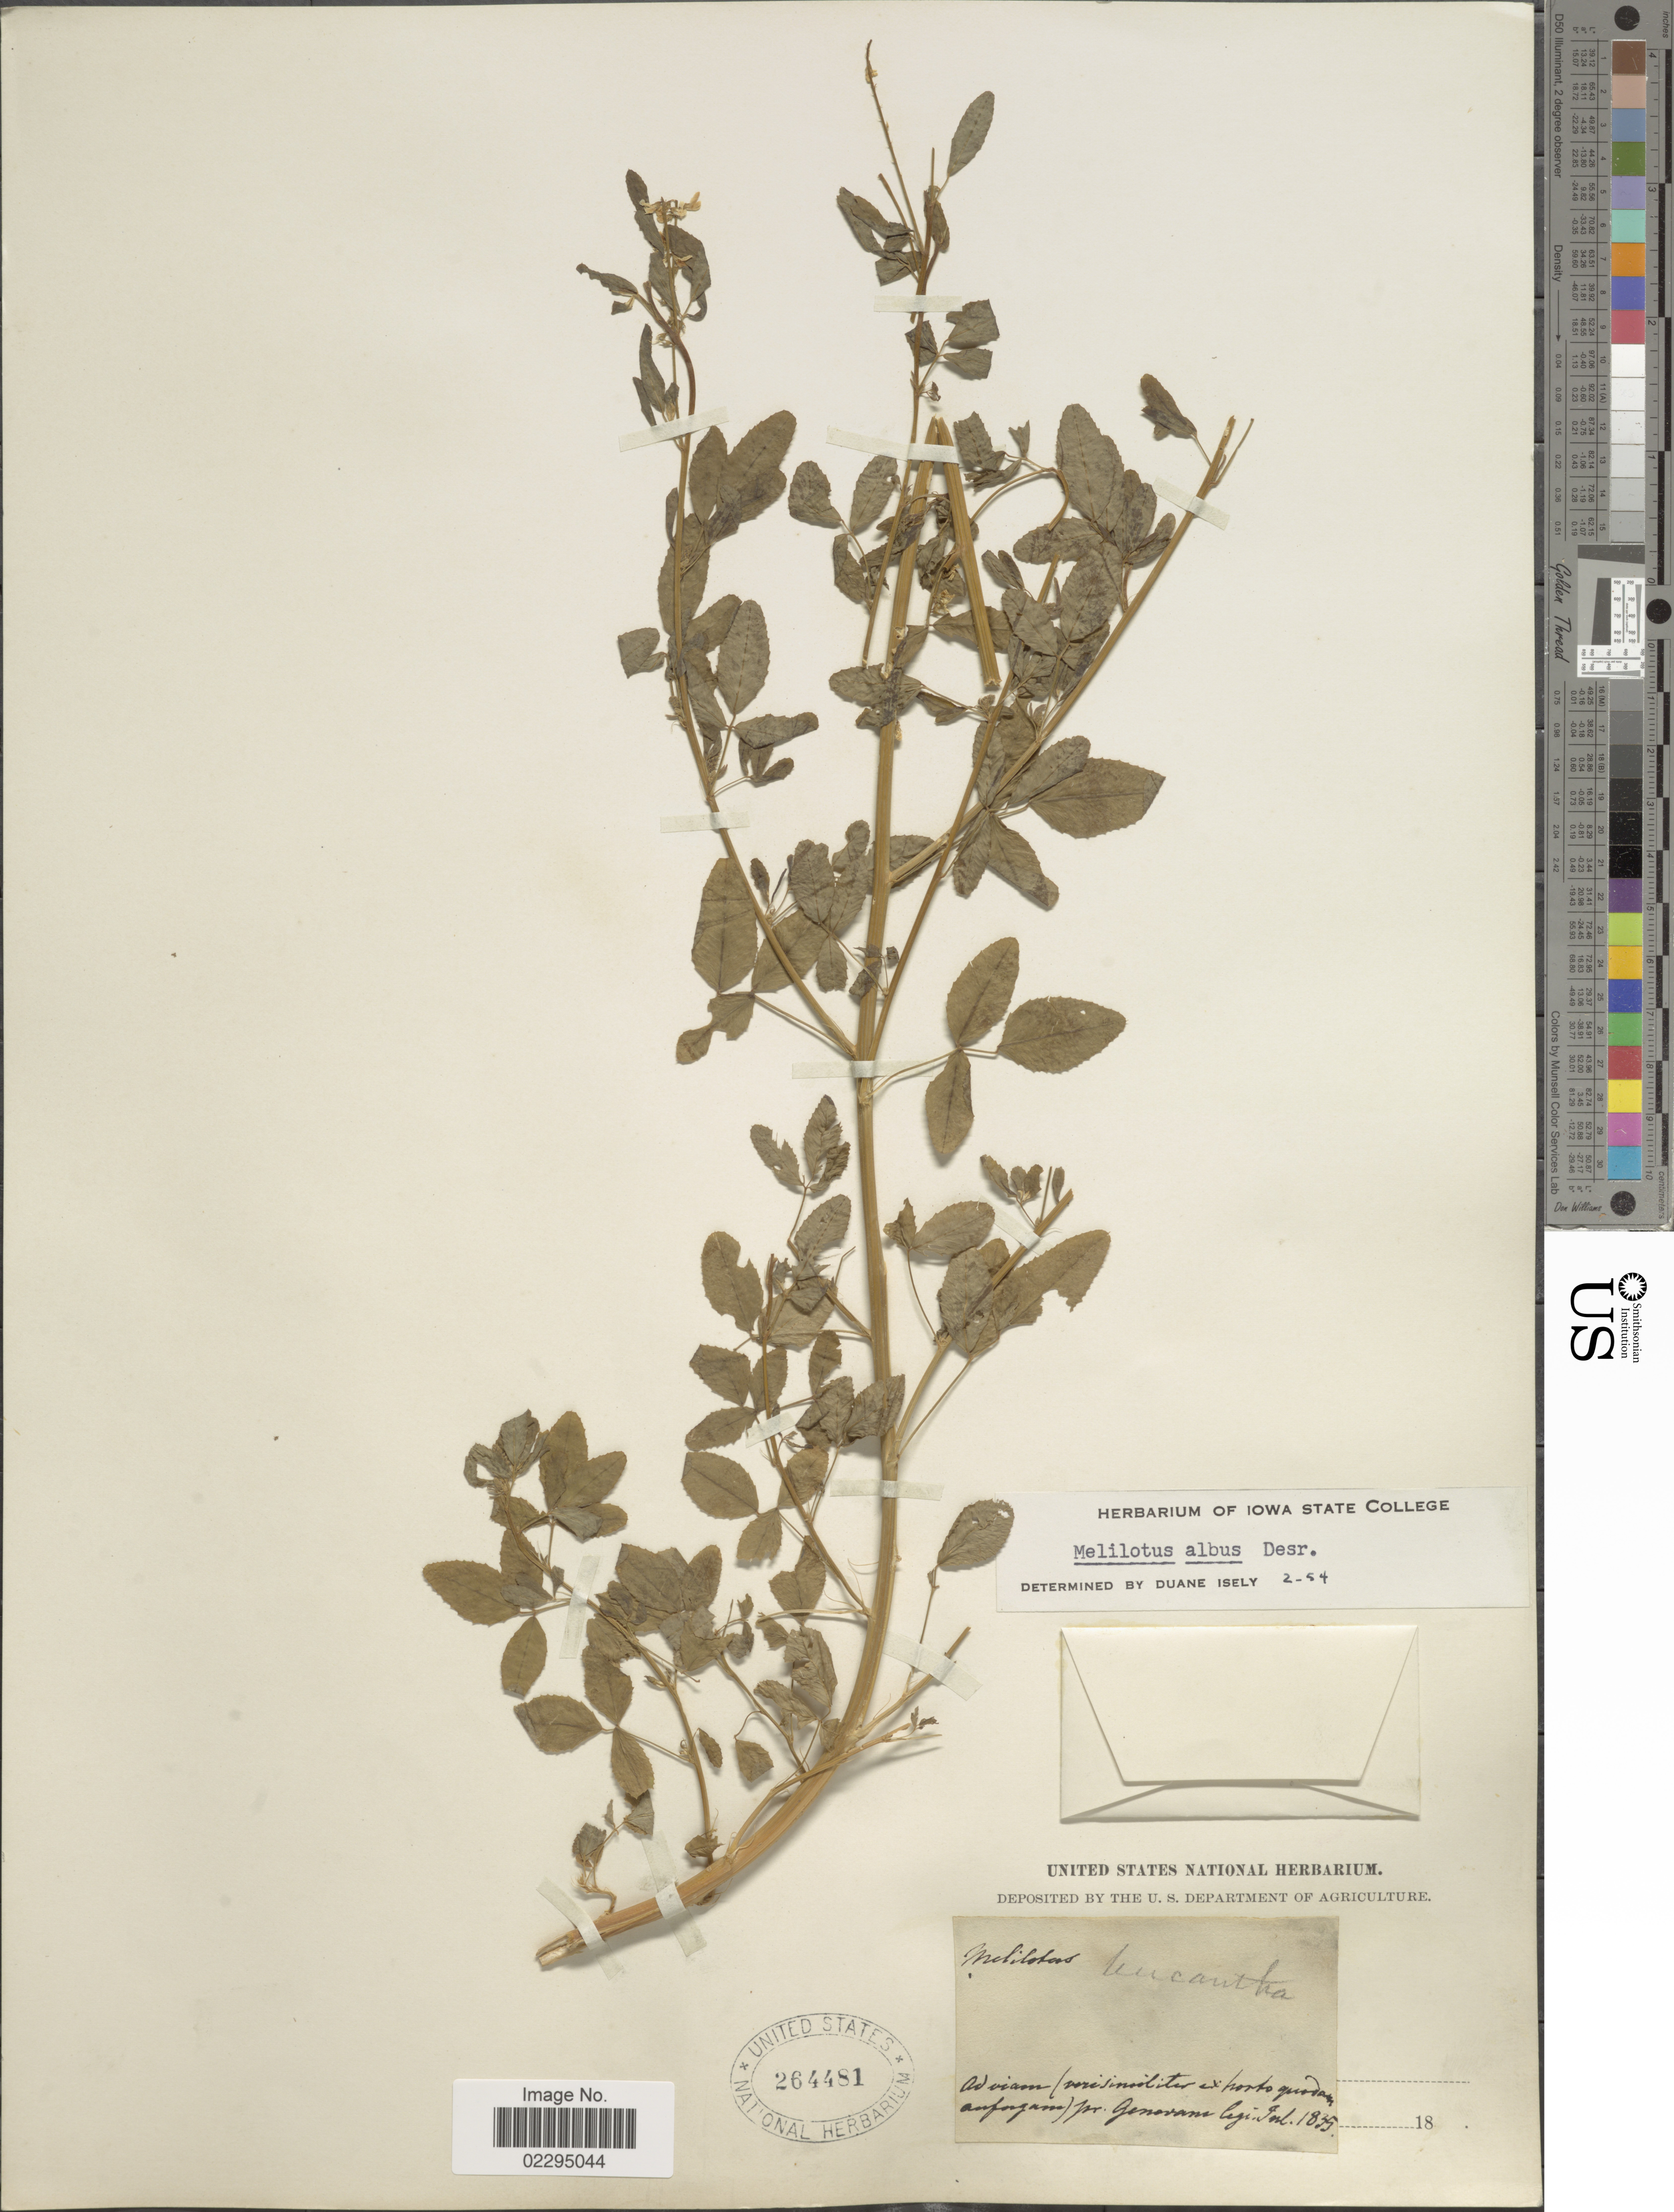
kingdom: Plantae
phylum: Tracheophyta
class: Magnoliopsida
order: Fabales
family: Fabaceae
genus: Melilotus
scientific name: Melilotus albus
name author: Medik.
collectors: ex herb. United States National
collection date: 1835-07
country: Switzerland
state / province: Genève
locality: Ad viam (verisinooliter ex horto quodam anforgam) prope Genevane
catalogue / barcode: US 264481